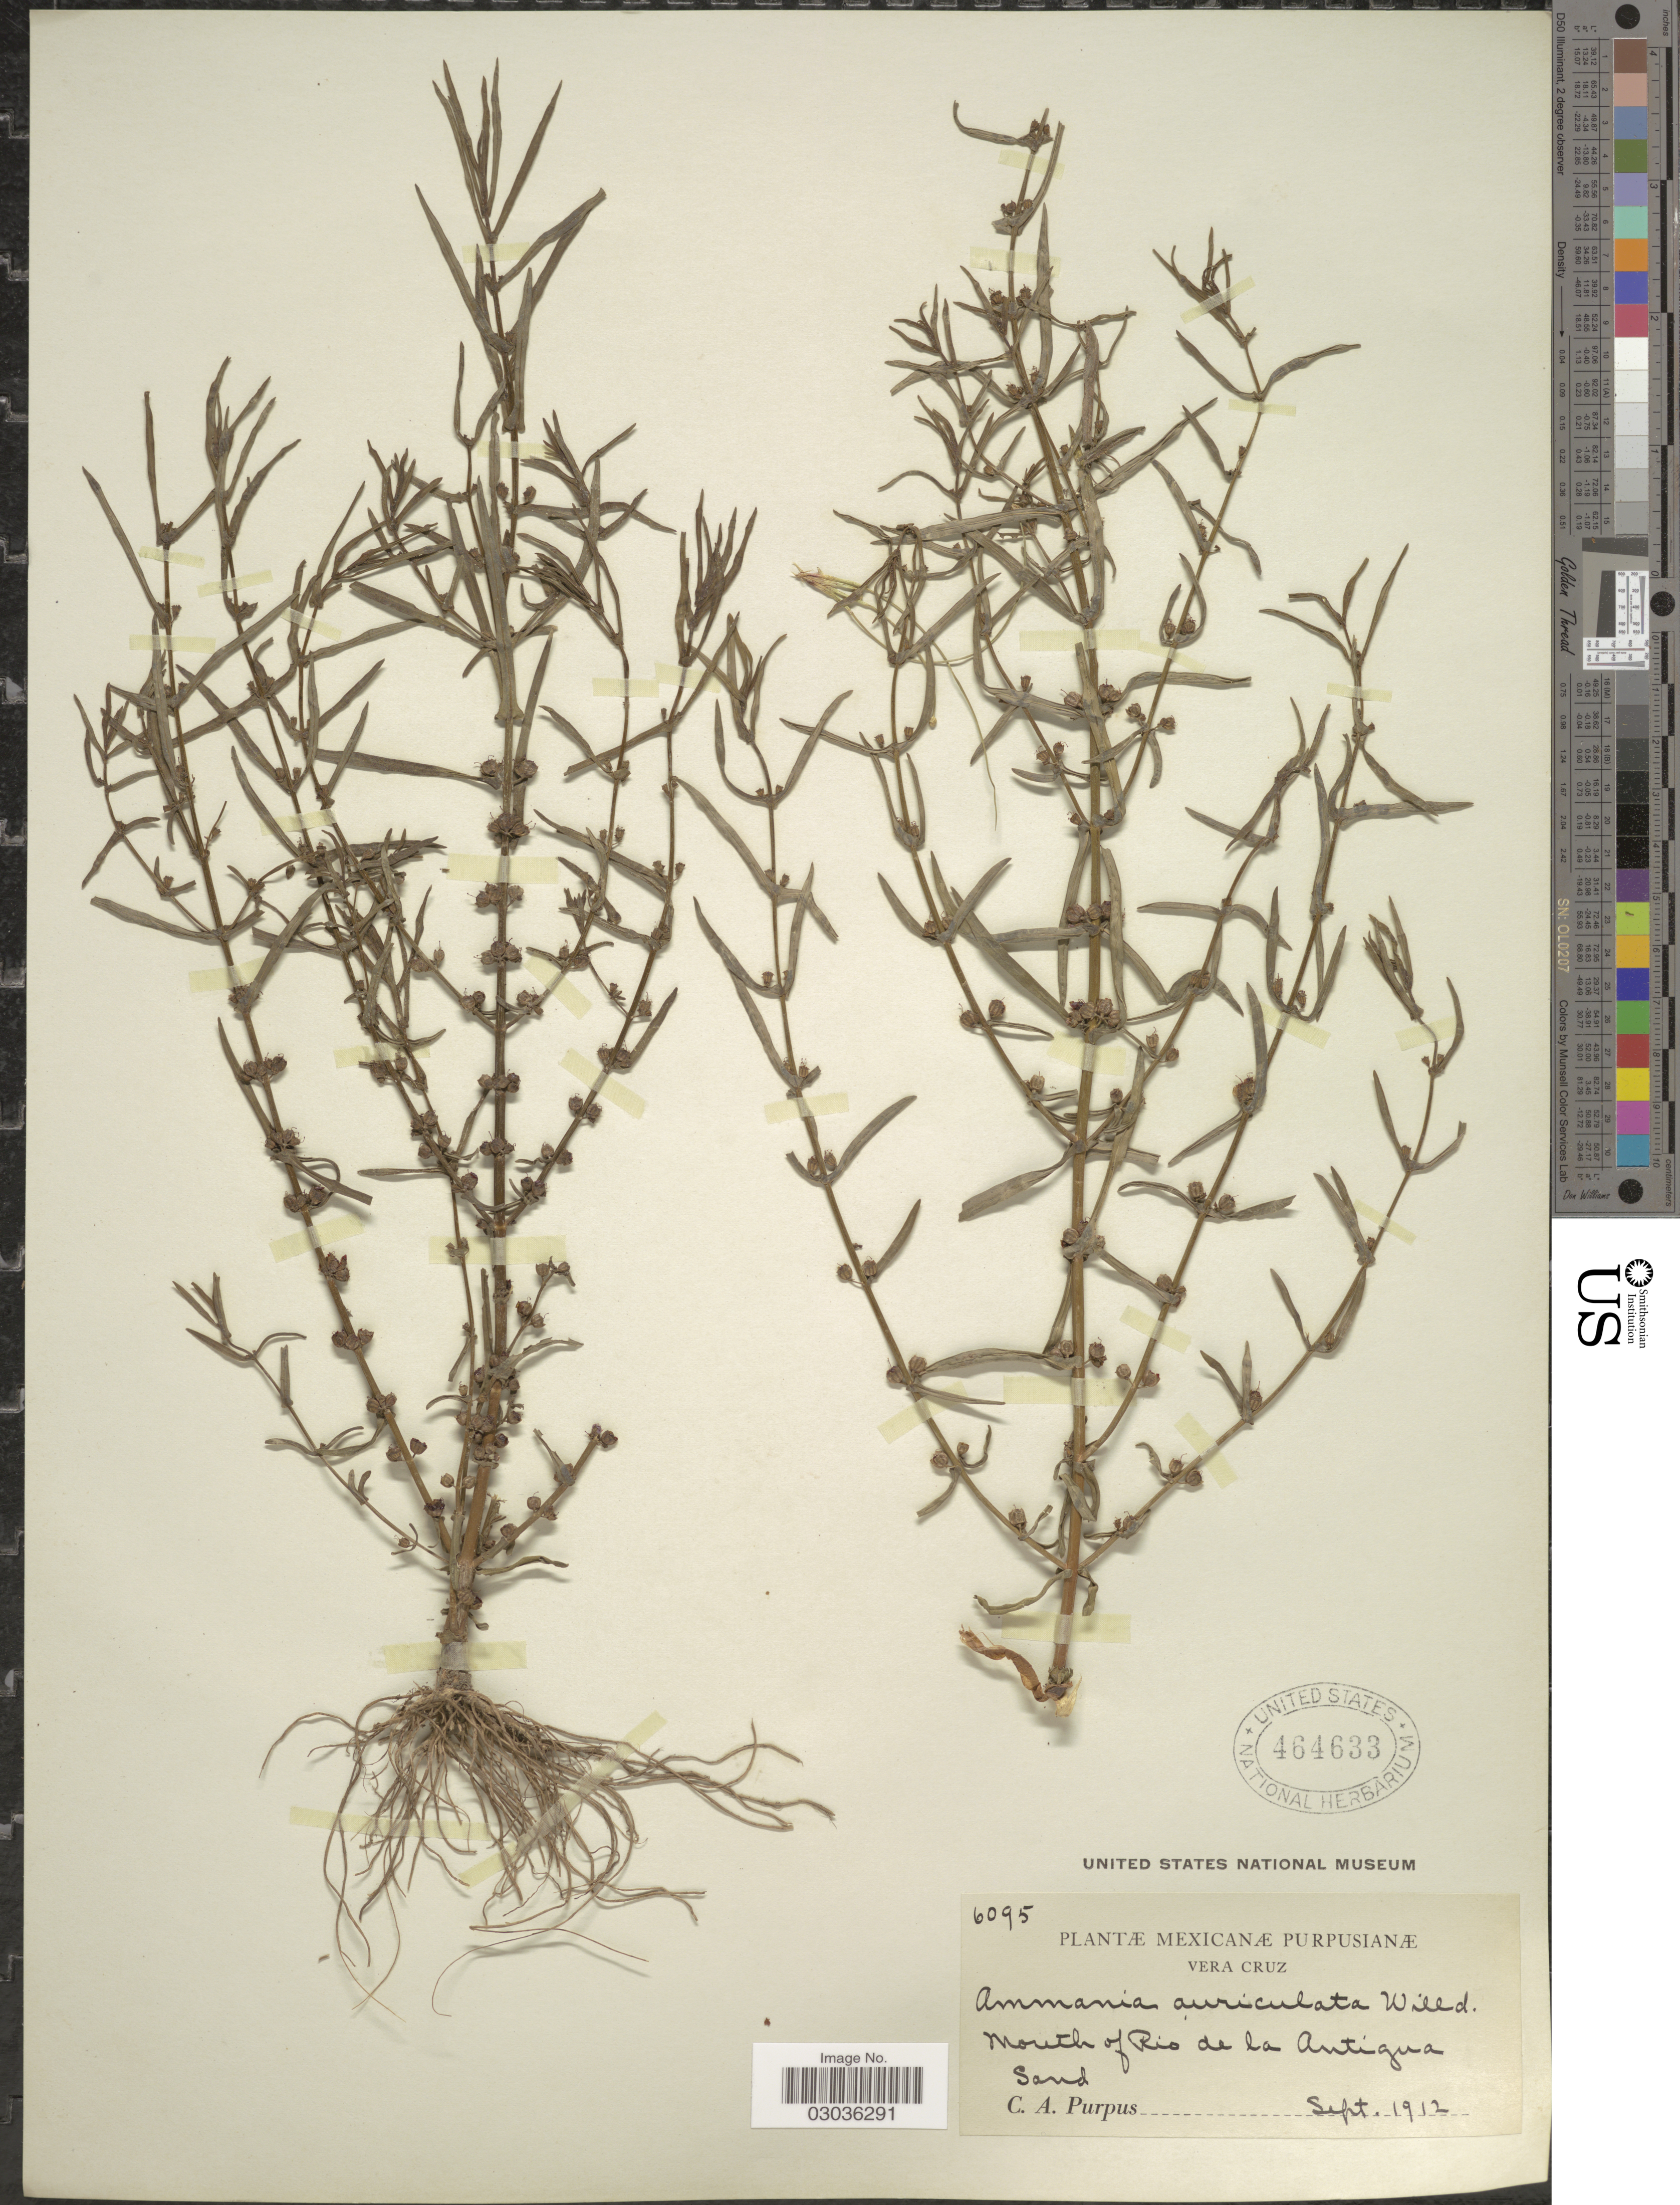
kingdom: Plantae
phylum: Tracheophyta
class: Magnoliopsida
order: Myrtales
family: Lythraceae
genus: Ammannia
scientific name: Ammannia auriculata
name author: Willd.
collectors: C. A. Purpus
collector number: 6095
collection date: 1912-09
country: Mexico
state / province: Veracruz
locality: Mouth of Rio de la Antigua.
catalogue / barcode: US 464633